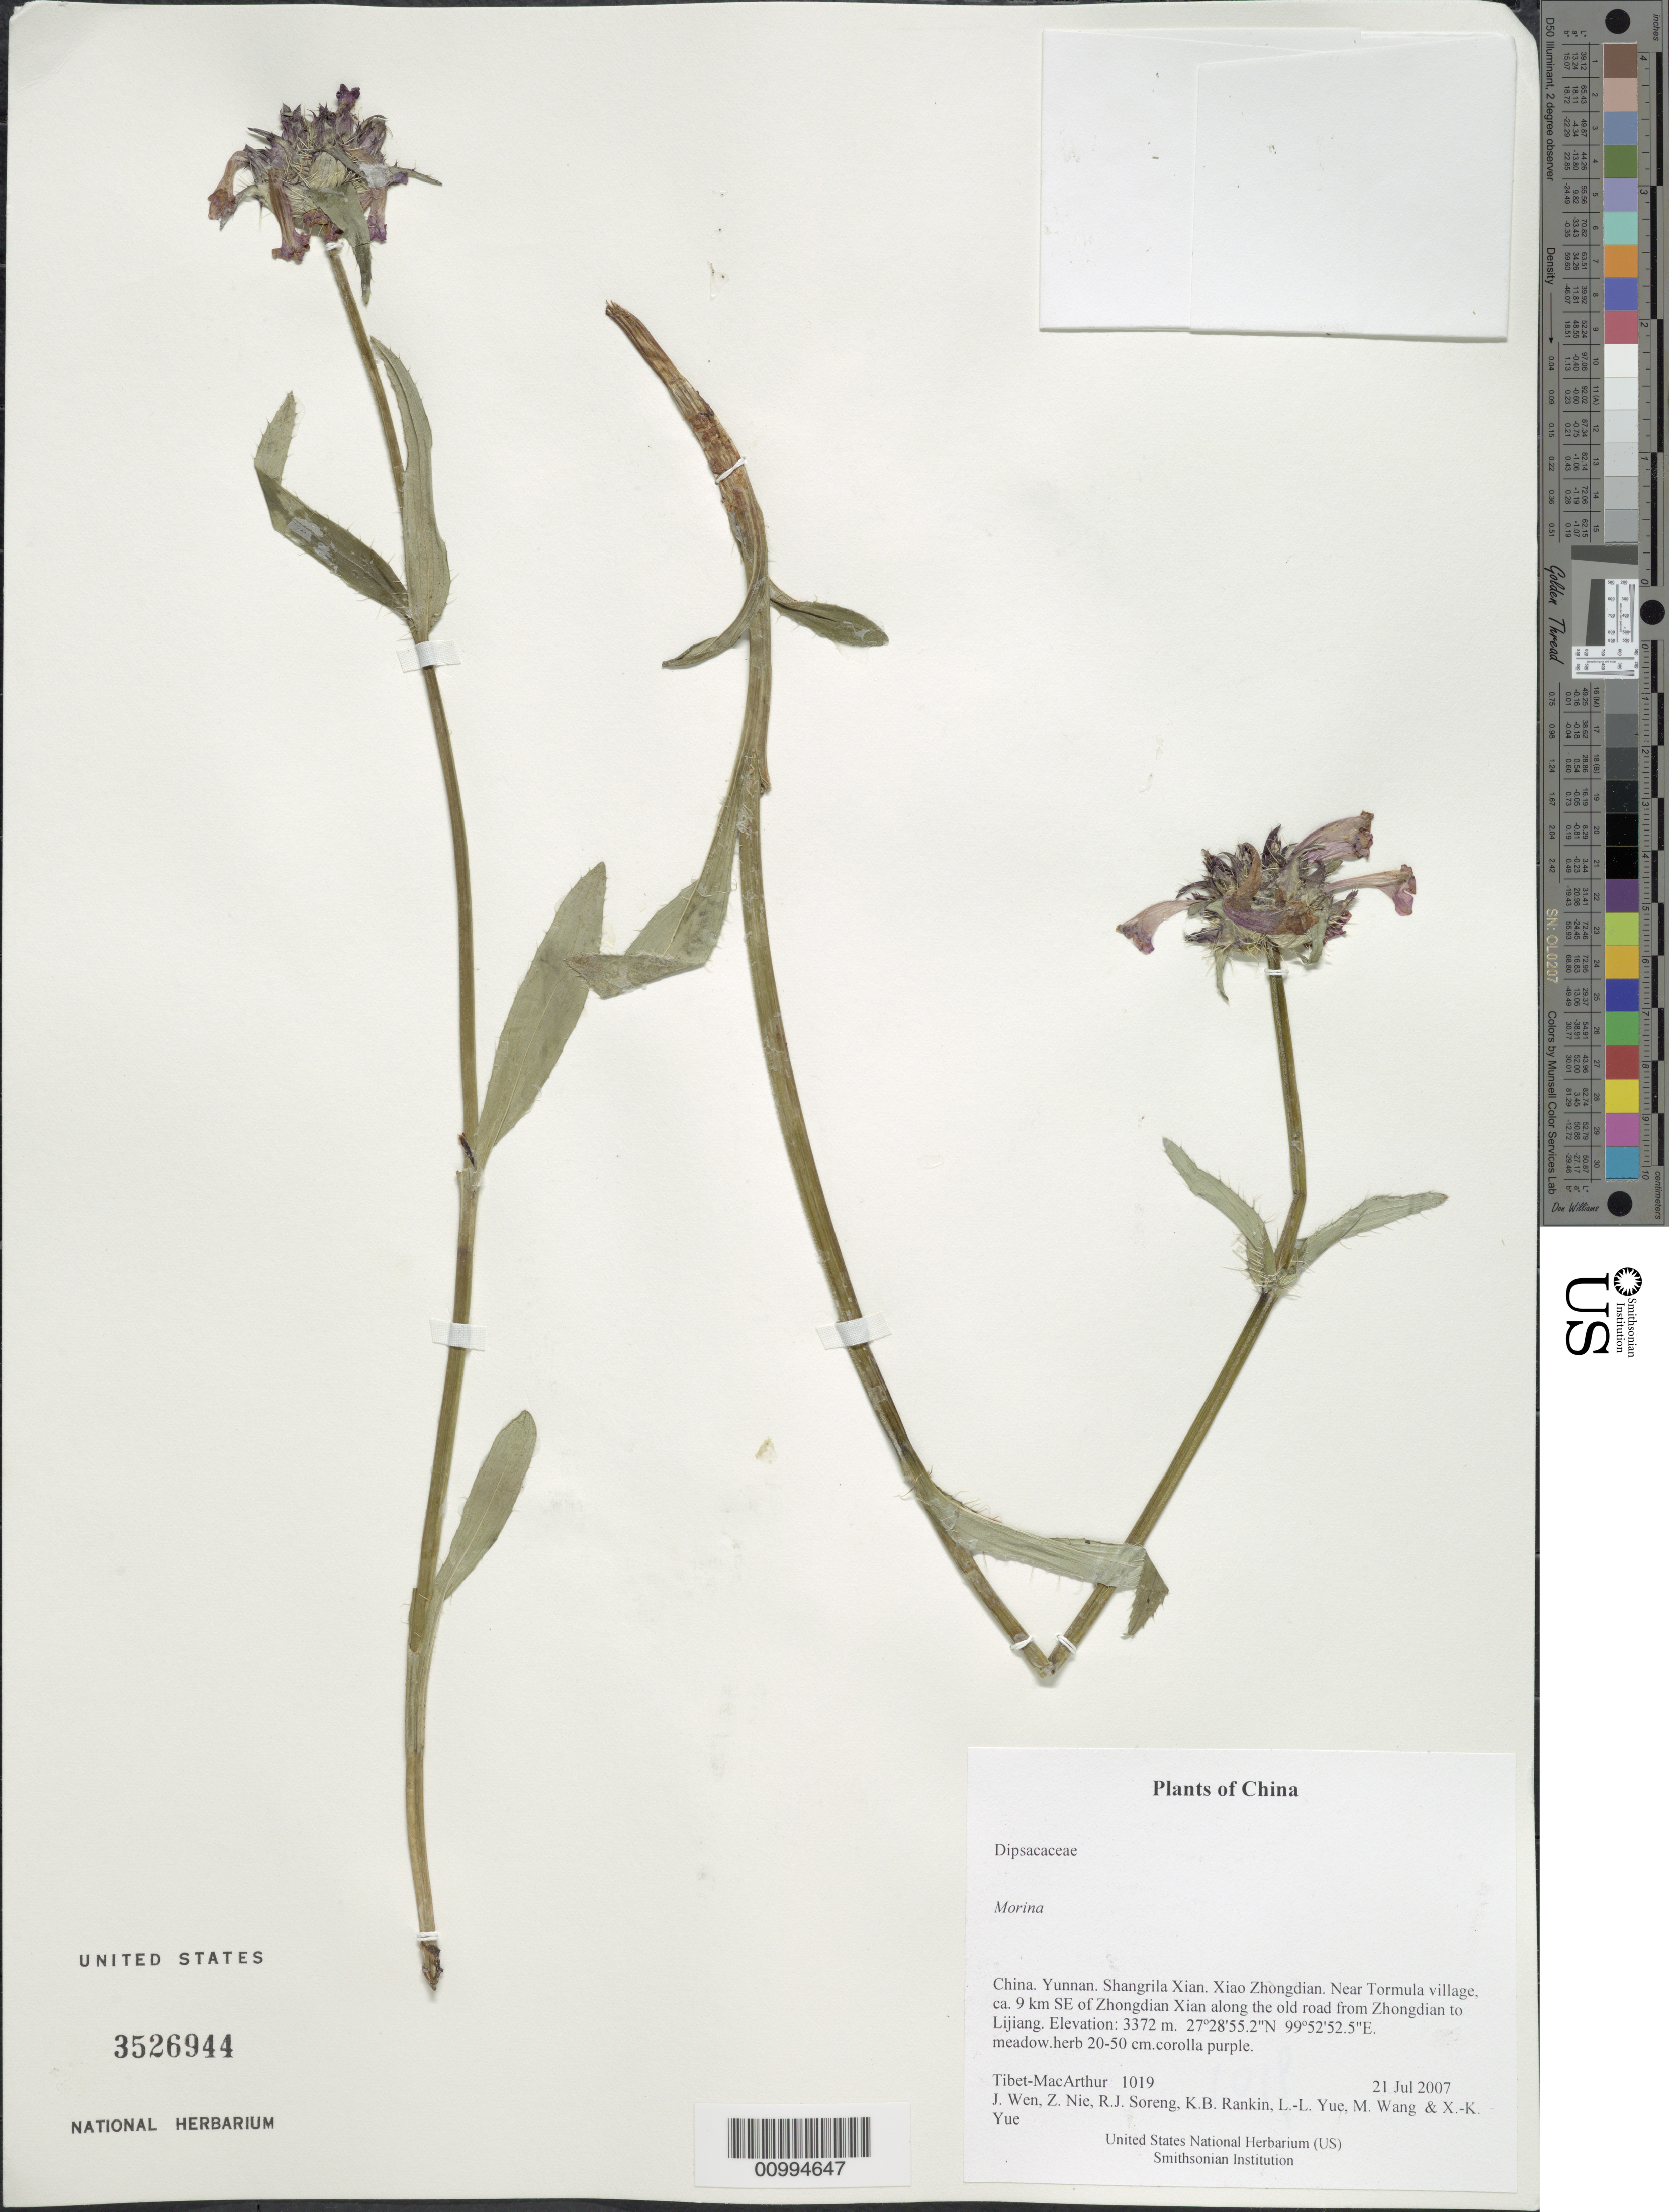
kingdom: Plantae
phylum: Tracheophyta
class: Magnoliopsida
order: Dipsacales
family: Caprifoliaceae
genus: Morina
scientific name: Morina sp.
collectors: Tibet-MacArthur, J. Wen, Z. Nie, R. J. Soreng, K. Rankin, L. Yue, M. Wang & X. Yue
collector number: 1019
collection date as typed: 21 Jul 2007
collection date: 2007-07-21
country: China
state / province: Yunnan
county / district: Shangrila Xian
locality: Xiao Zhongdian. Near Tormula village, ca. 9 km SE of Zhongdian Xian along the old road from Zhongdian to Lijiang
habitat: meadow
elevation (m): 3372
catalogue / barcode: US 3526944